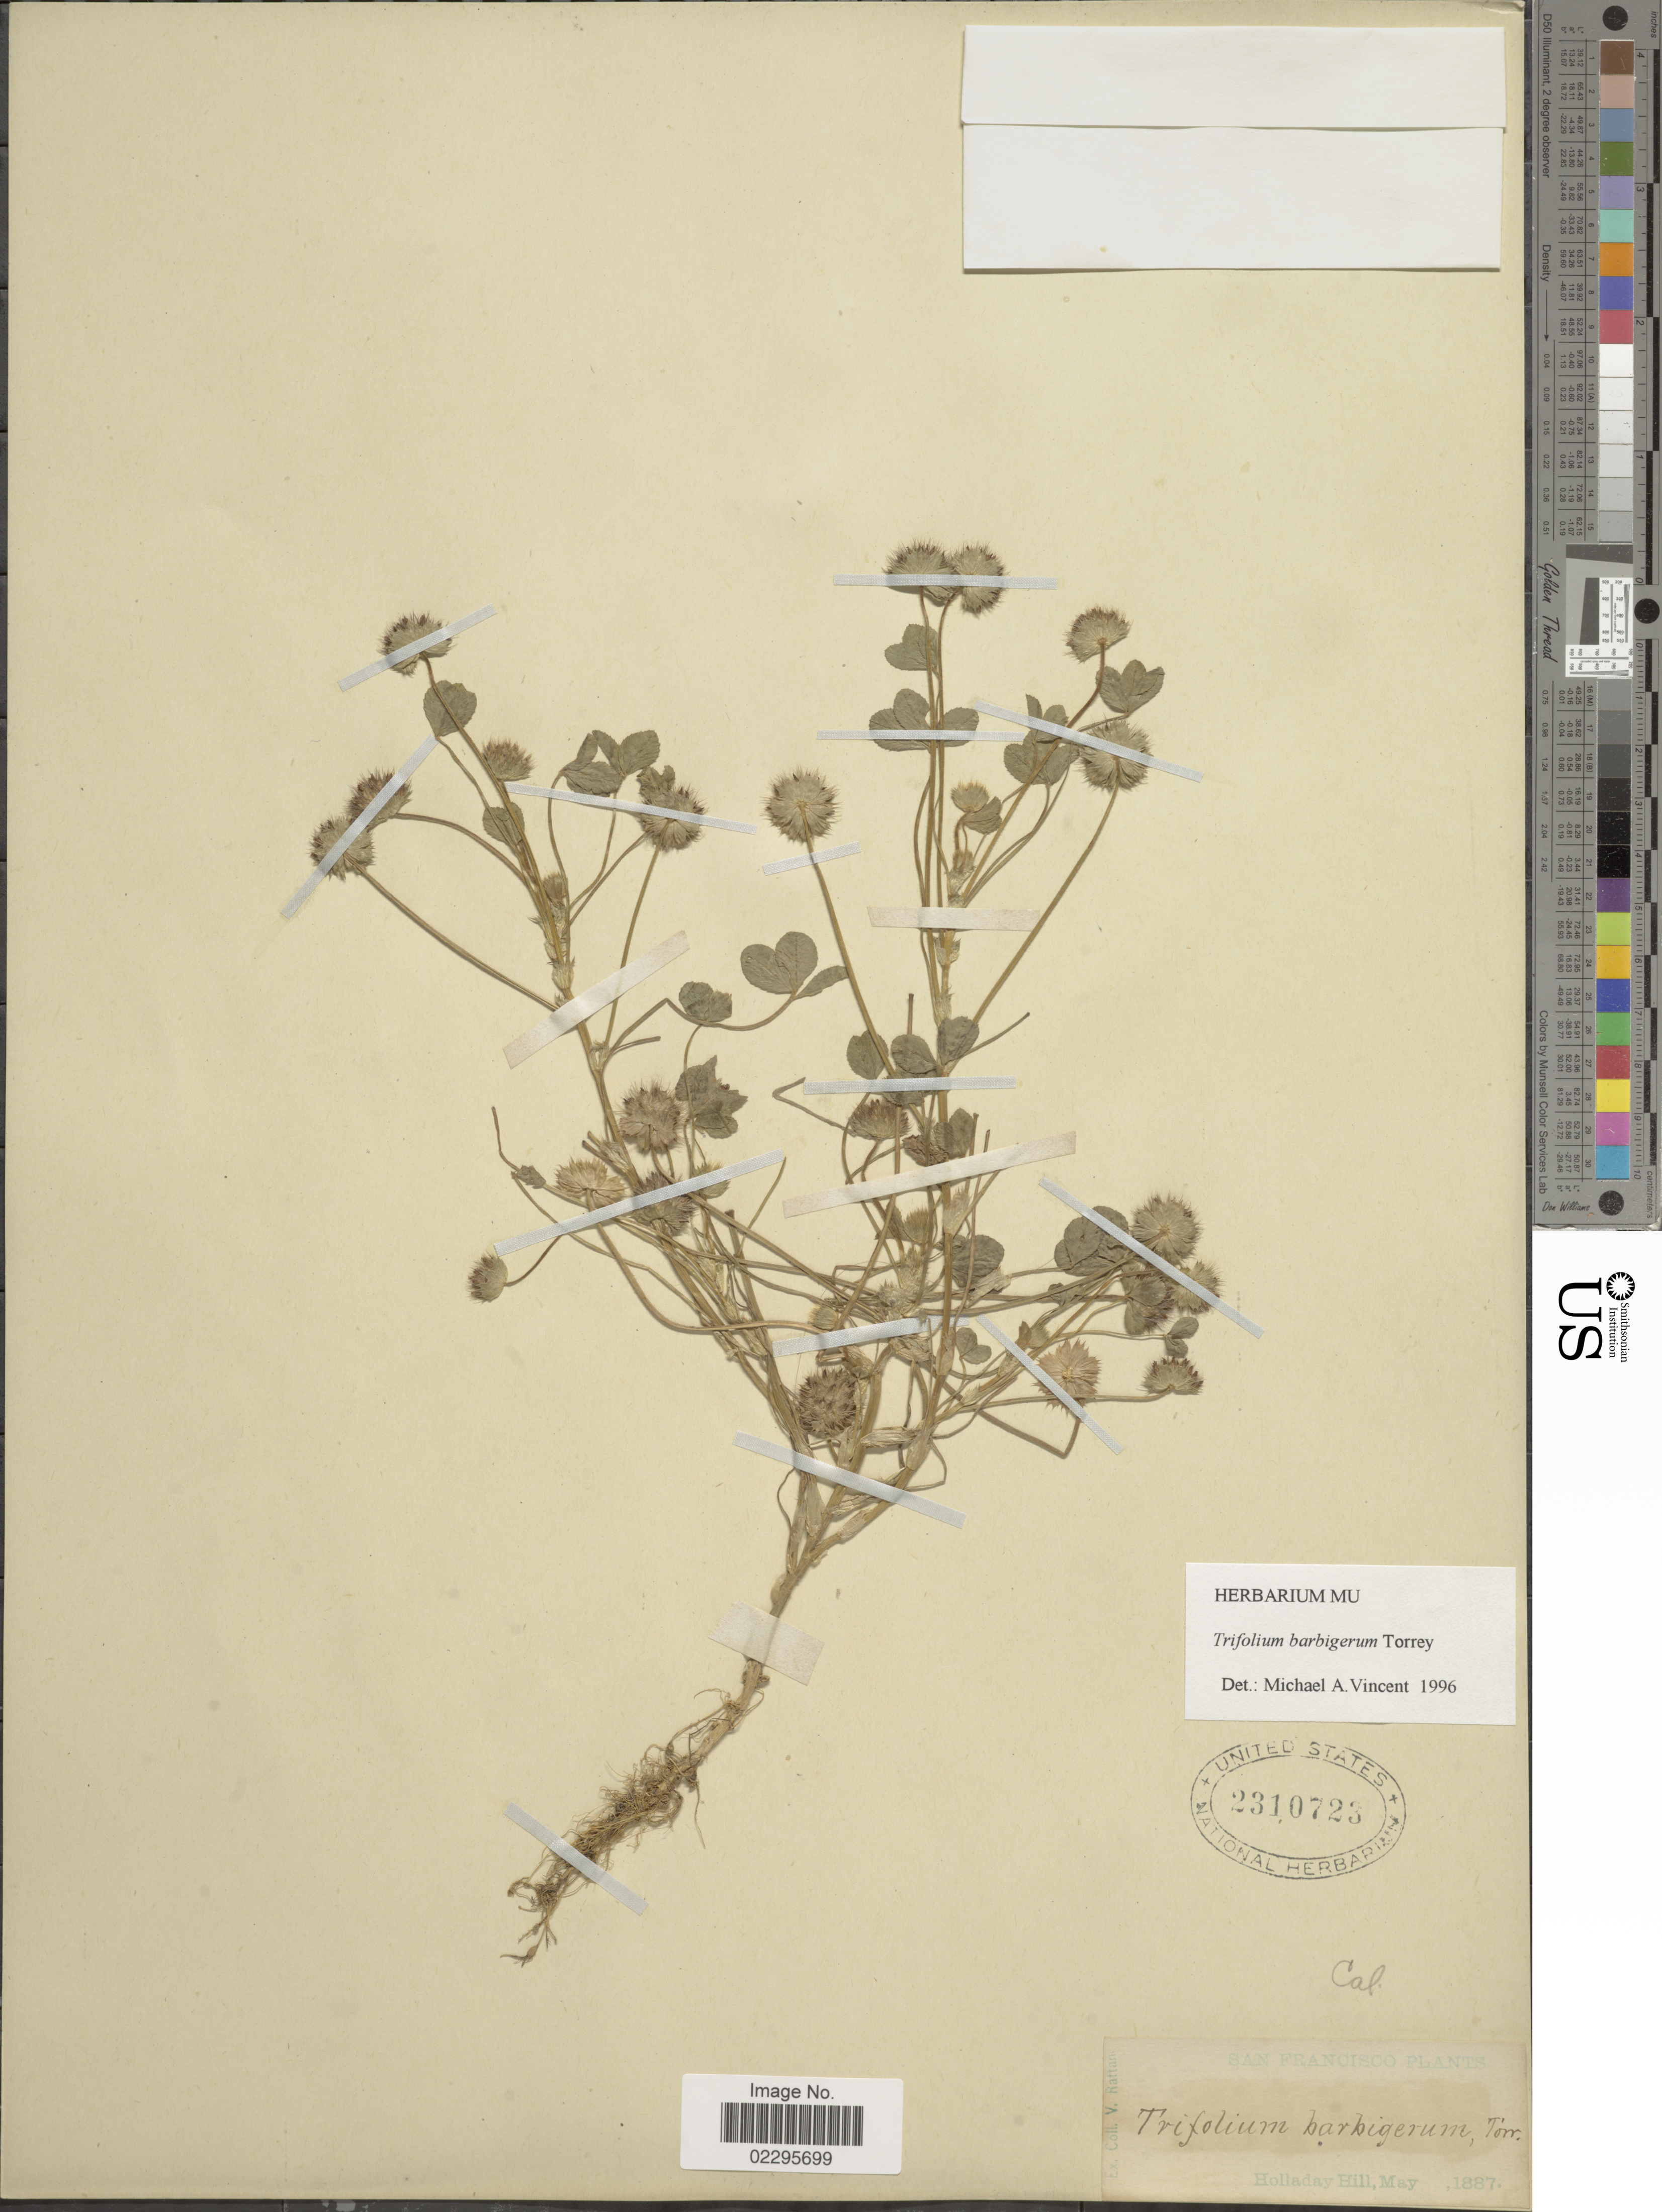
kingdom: Plantae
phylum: Tracheophyta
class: Magnoliopsida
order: Fabales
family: Fabaceae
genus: Trifolium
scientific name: Trifolium barbigerum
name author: Torr.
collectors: V. Rattan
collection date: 1887-05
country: United States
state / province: California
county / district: San Francisco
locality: San Francisco, Holladay Hill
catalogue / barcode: US 2310723